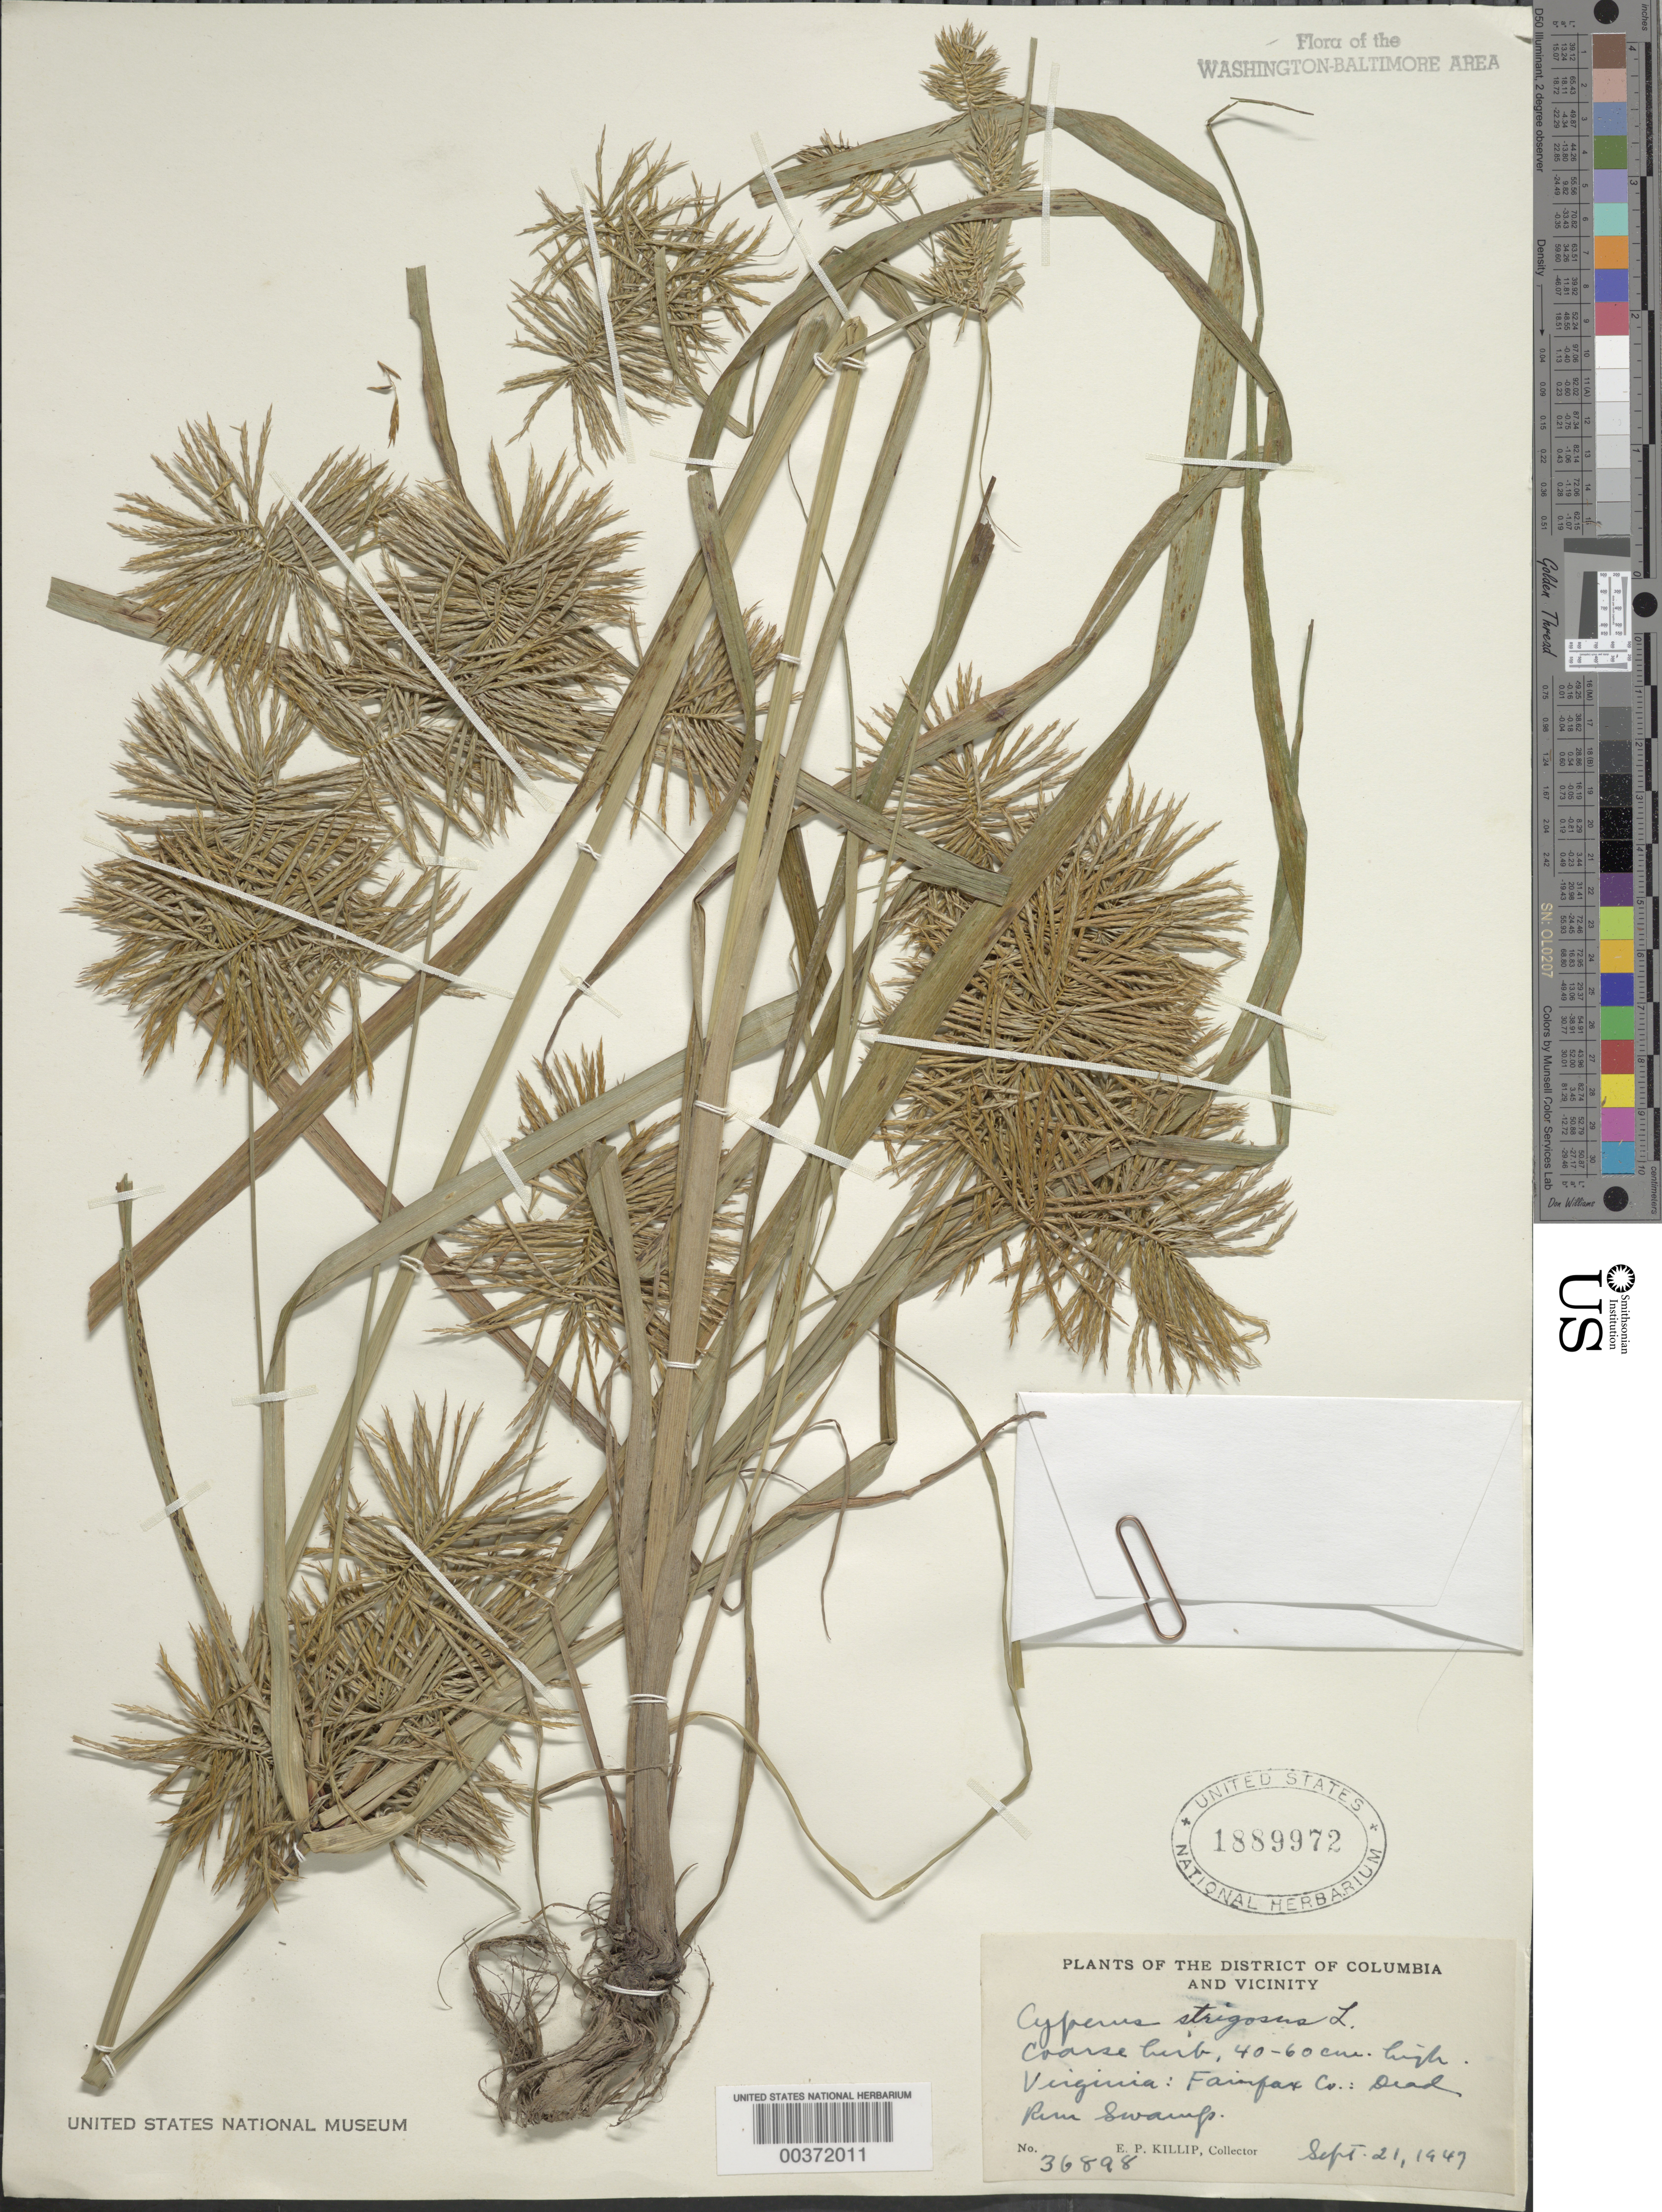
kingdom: Plantae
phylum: Tracheophyta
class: Liliopsida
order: Poales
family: Cyperaceae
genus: Cyperus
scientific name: Cyperus strigosus L.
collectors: E. P. Killip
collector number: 36898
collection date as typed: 21 Sep 1947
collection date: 1947-09-21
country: United States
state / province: Virginia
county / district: Fairfax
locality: Dead Run Swamp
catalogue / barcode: US 1889972